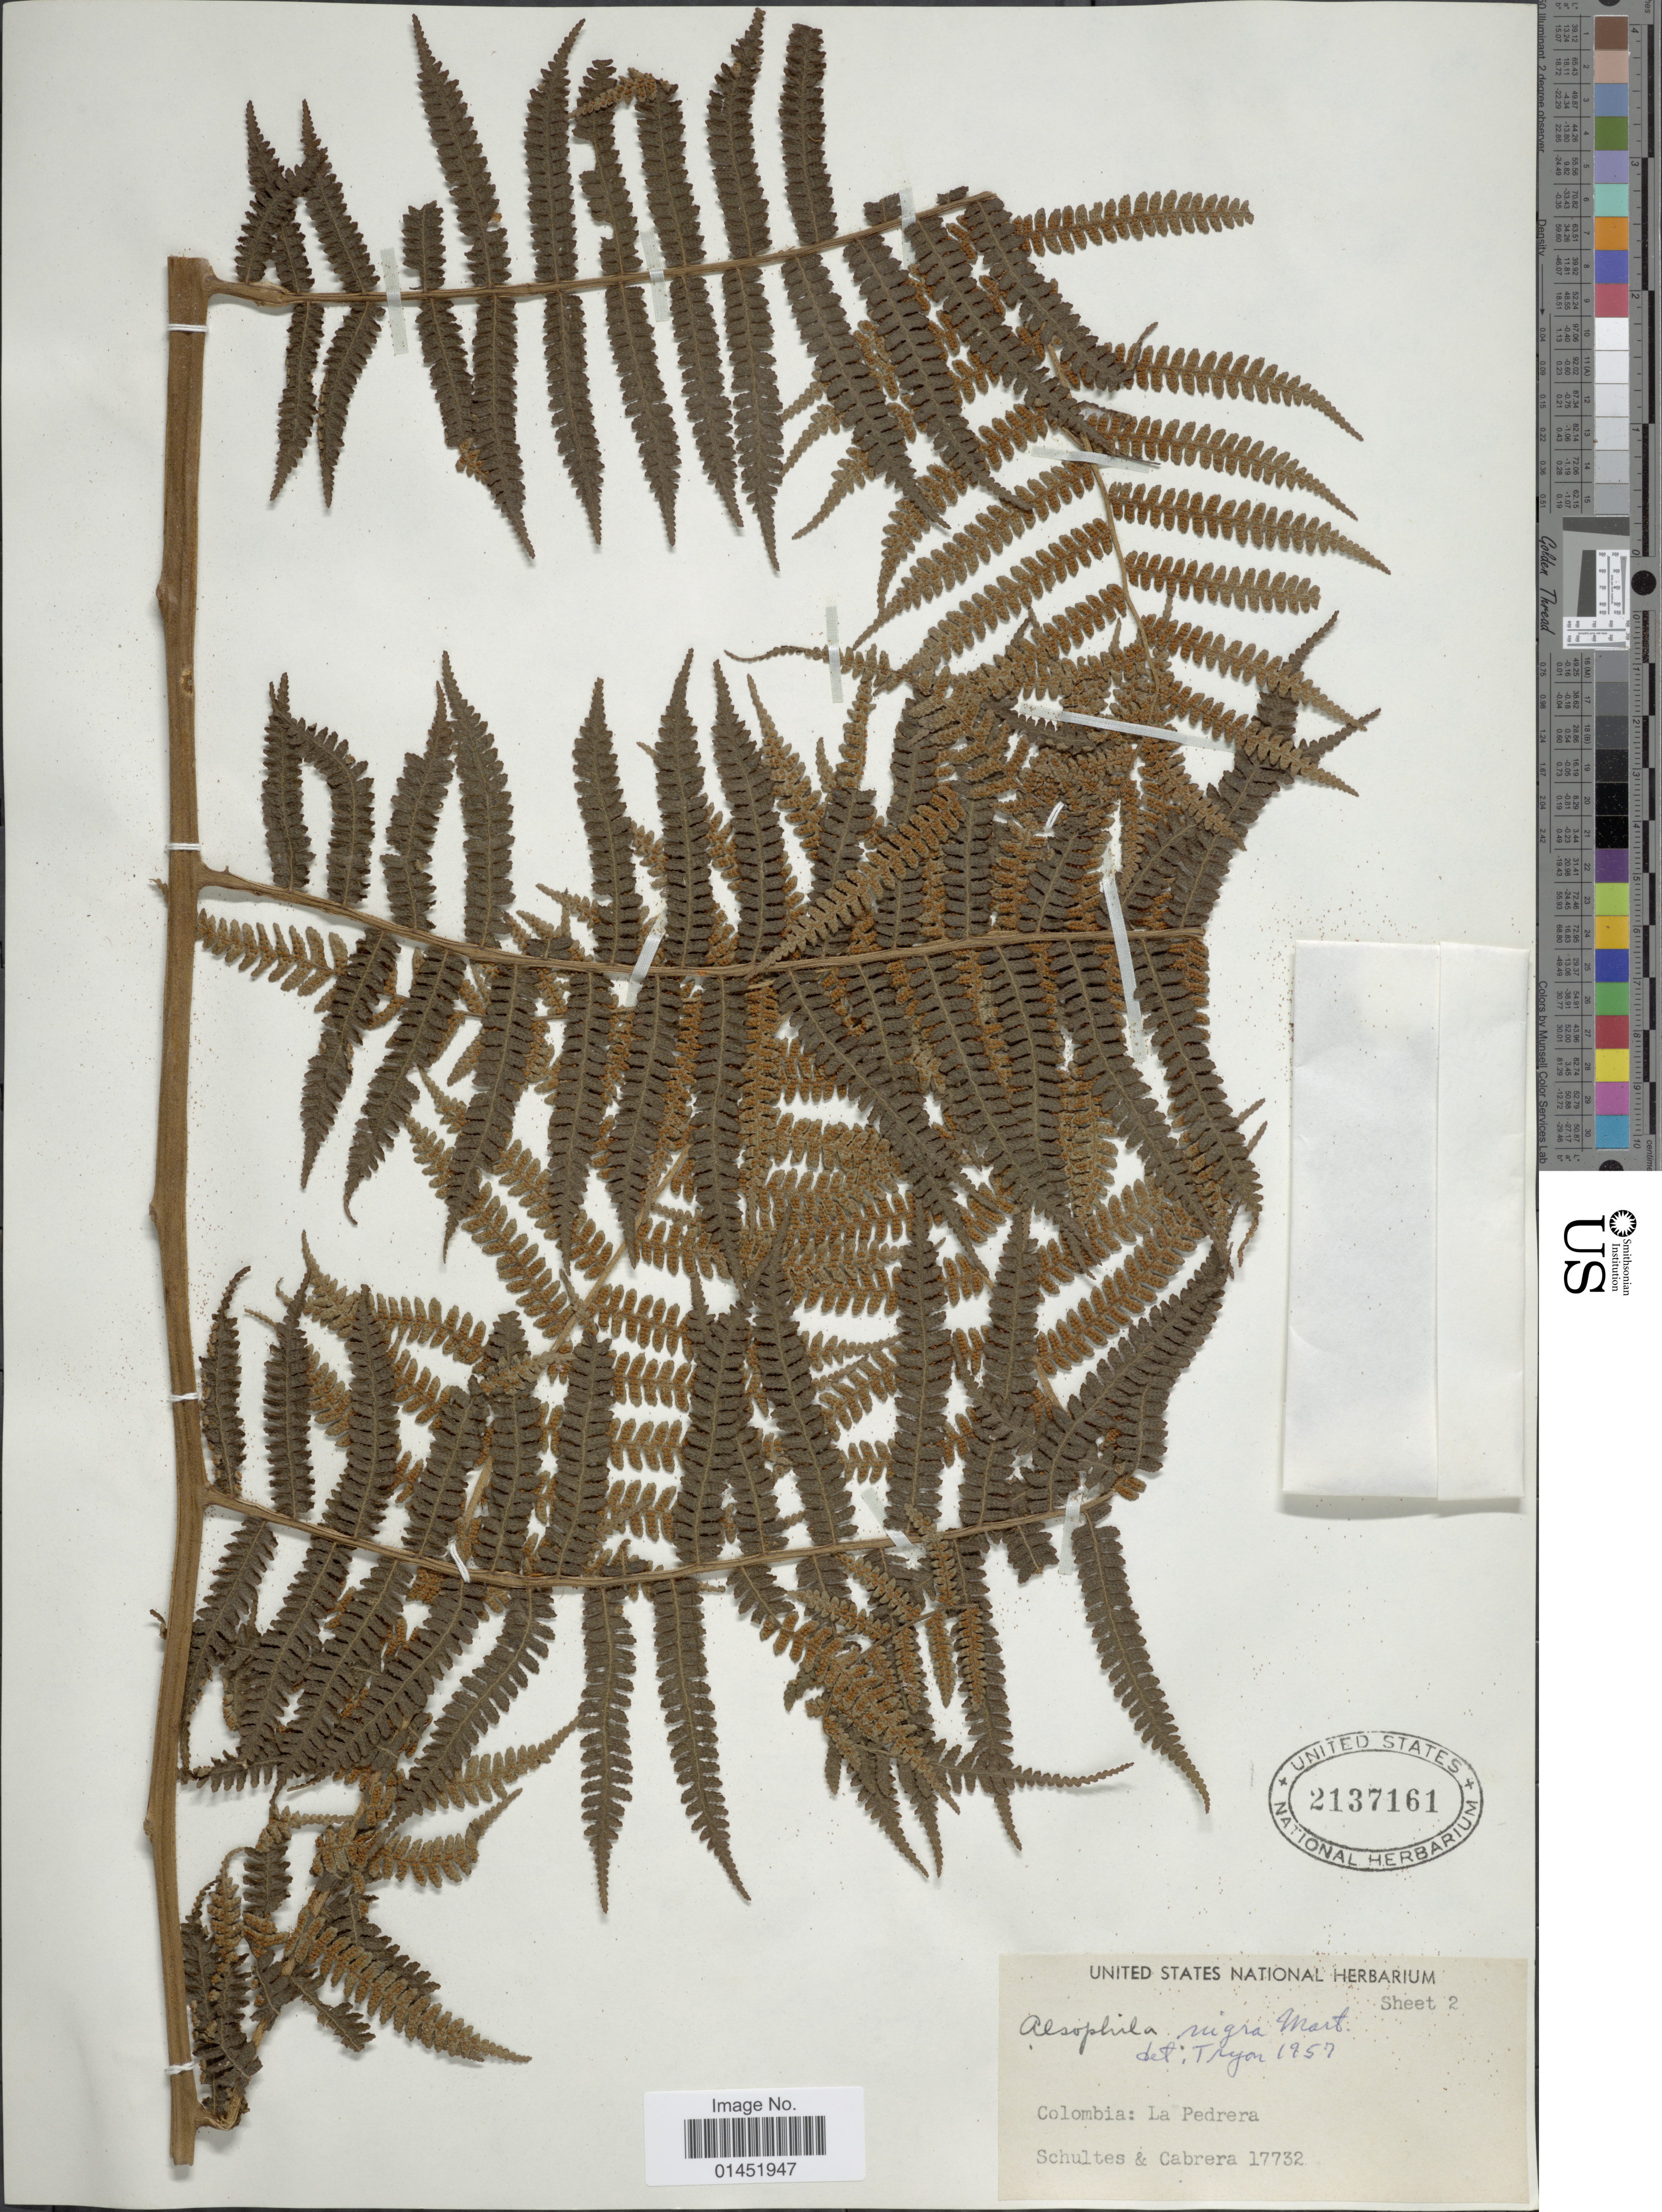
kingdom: Plantae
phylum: Tracheophyta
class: Polypodiopsida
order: Cyatheales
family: Cyatheaceae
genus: Cyathea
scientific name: Cyathea lasiosora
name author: (Mett. ex Kuhn) Domin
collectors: -- Schultes & Cabrera, --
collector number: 17732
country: Colombia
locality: La Pedrera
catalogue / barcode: US 2137161